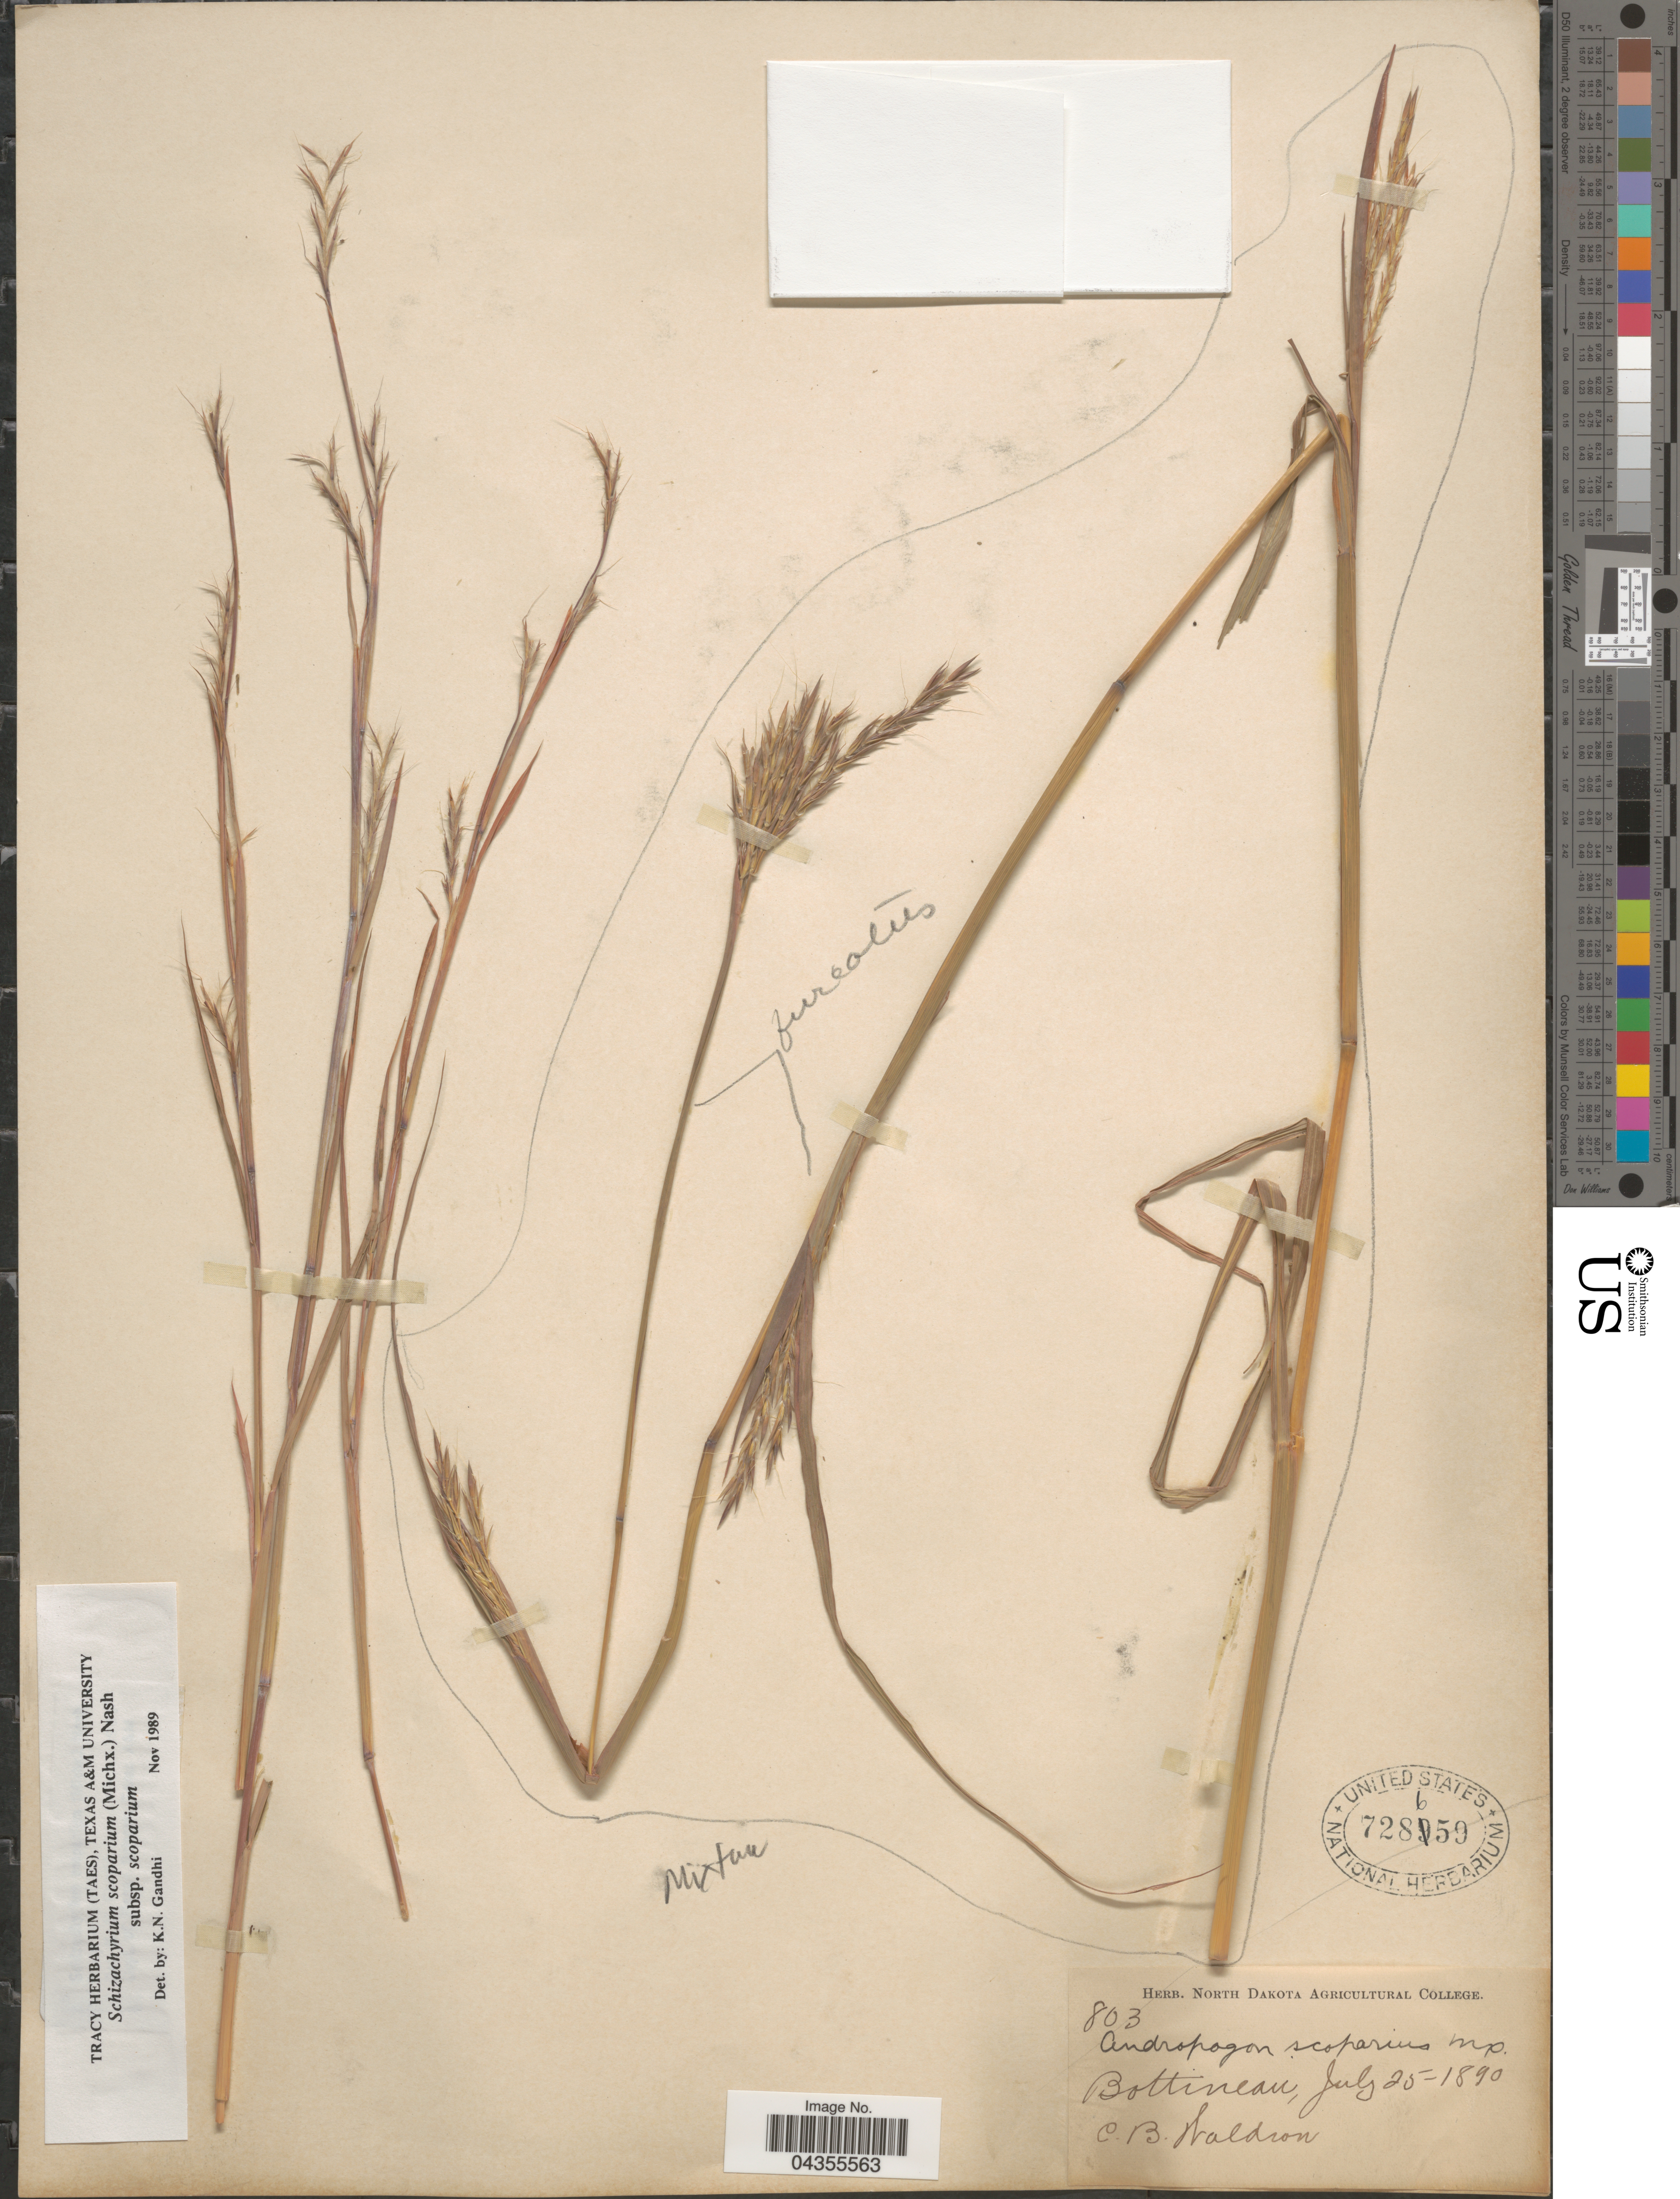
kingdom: Plantae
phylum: Tracheophyta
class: Liliopsida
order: Poales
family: Poaceae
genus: Schizachyrium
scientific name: Schizachyrium scoparium var. scoparium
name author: (Michx.) Nash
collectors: C. Waldron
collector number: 803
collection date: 1890-07-25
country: United States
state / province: North Dakota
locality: Bottineau.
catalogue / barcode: US 728659